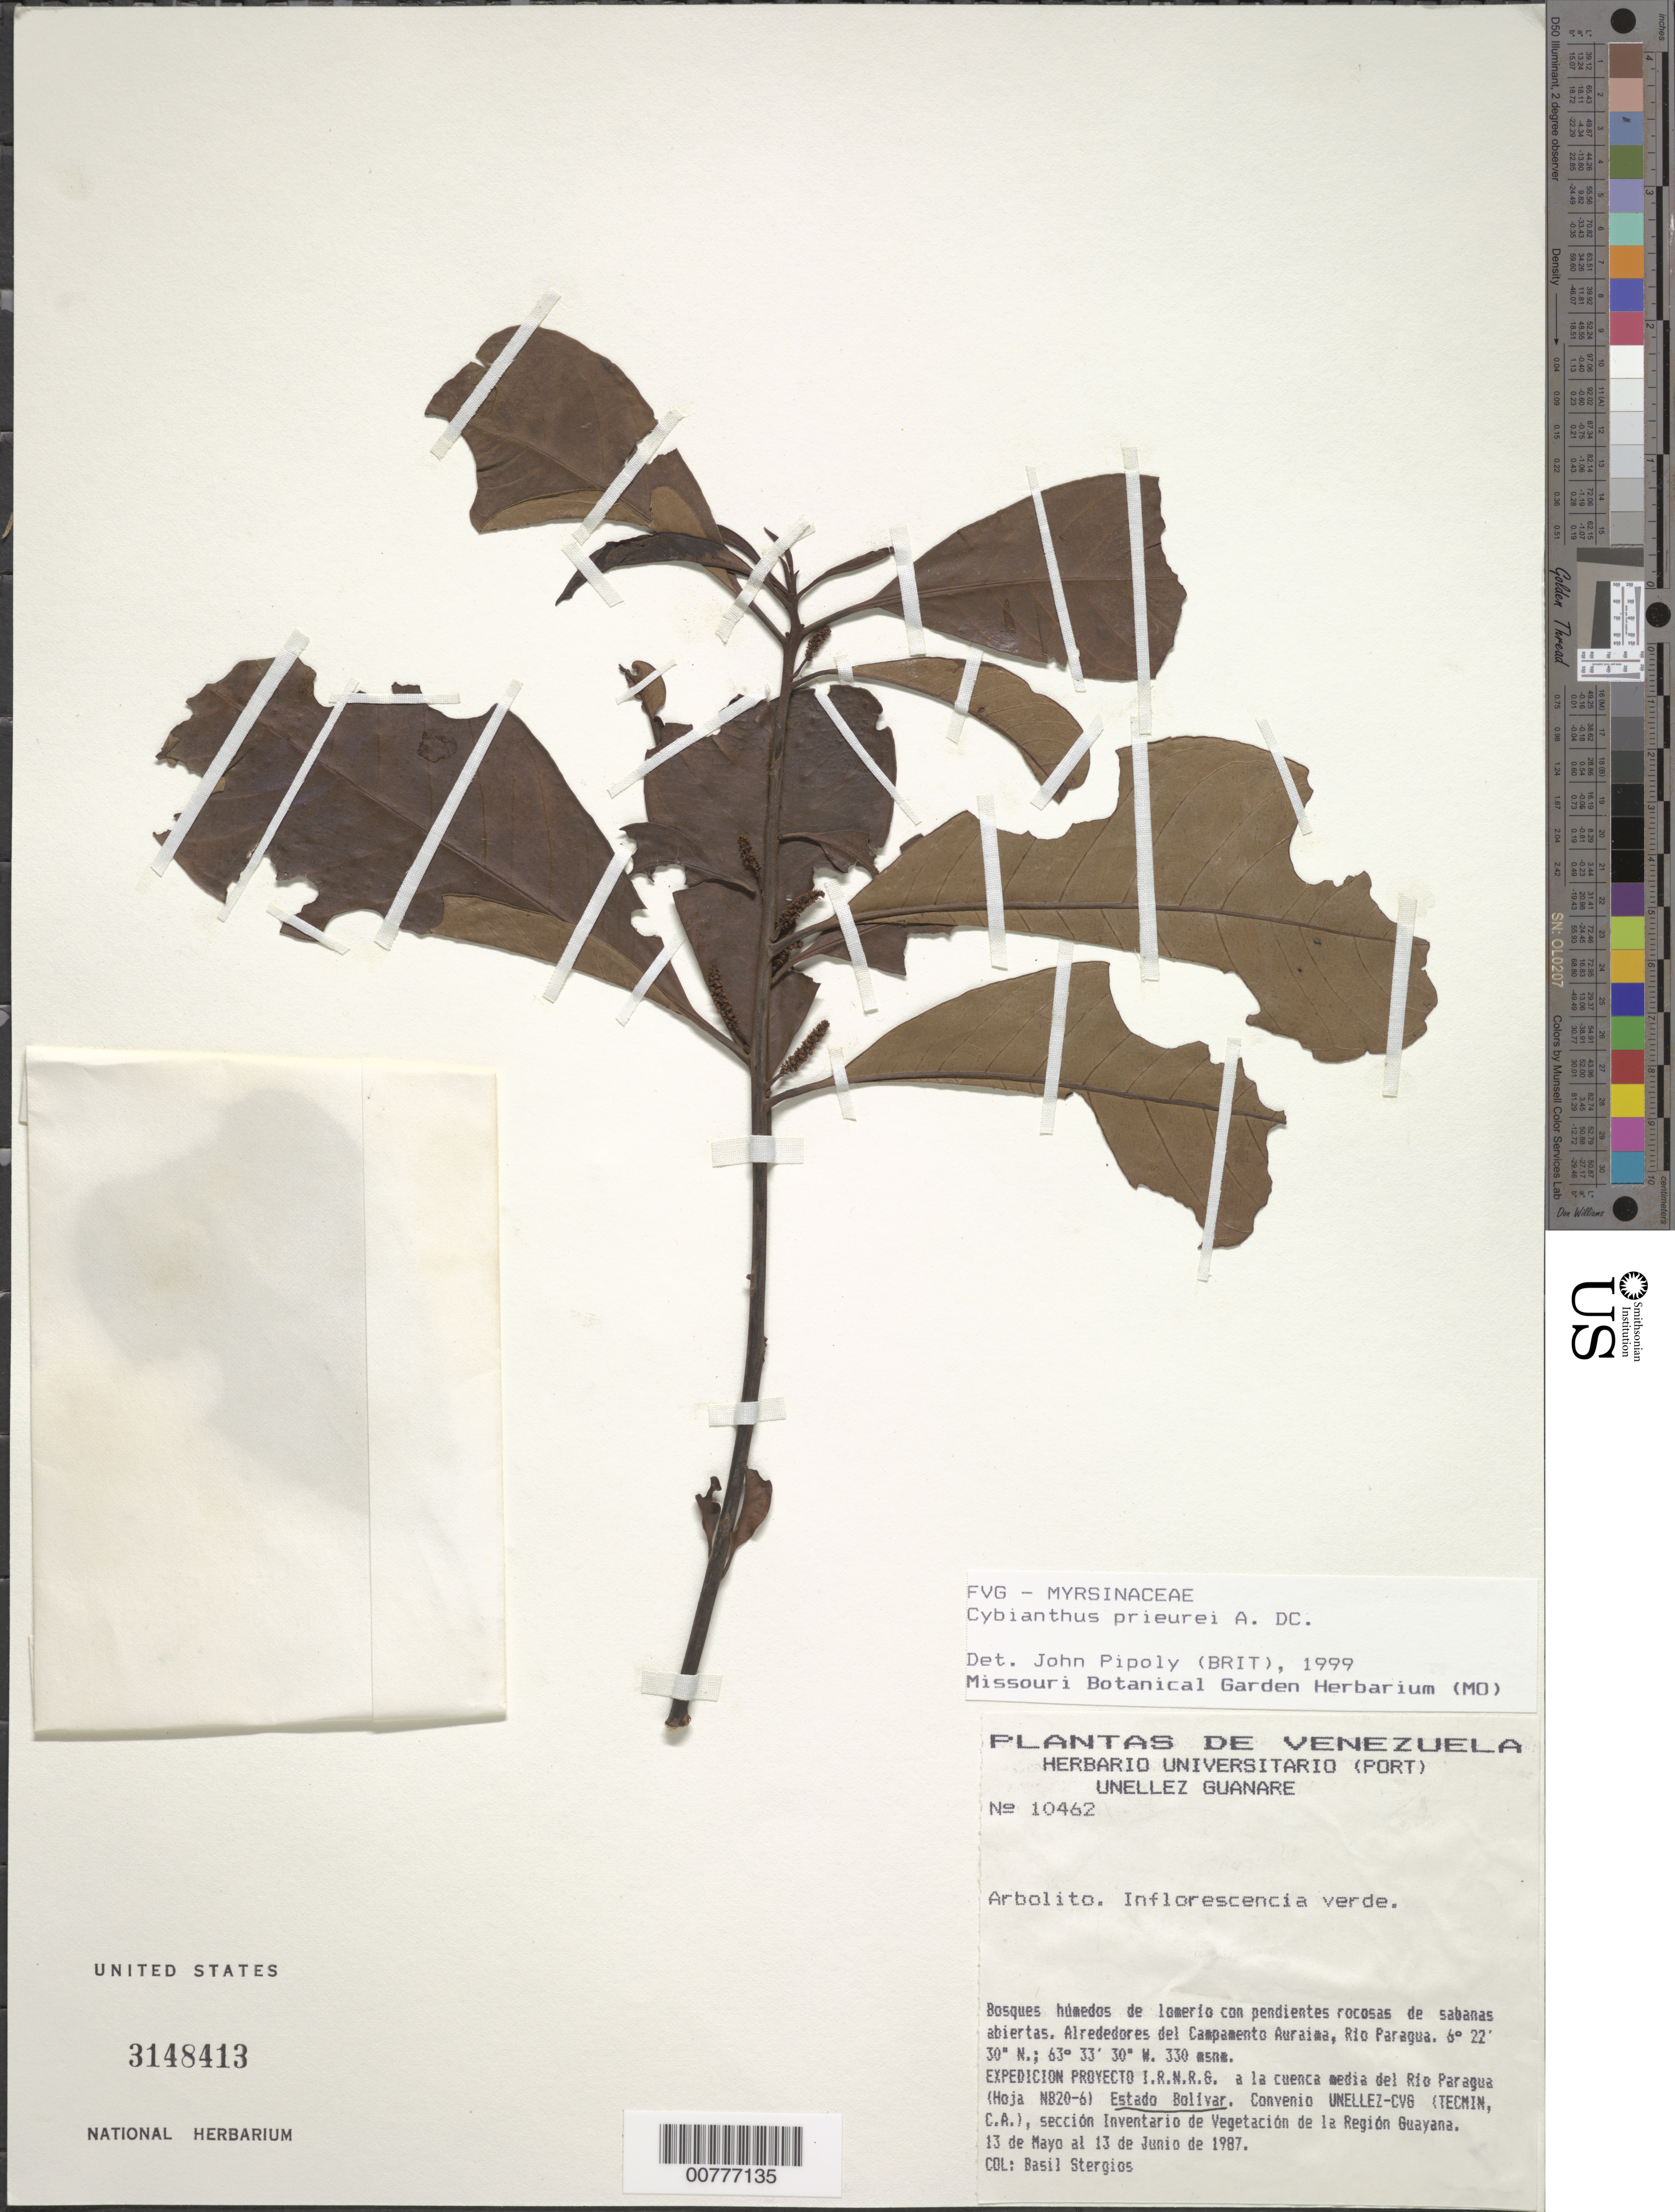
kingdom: Plantae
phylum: Tracheophyta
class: Magnoliopsida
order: Ericales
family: Primulaceae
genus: Cybianthus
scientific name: Cybianthus prieurii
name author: A. DC.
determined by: Pipoly, J. J., III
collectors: B. G. Stergios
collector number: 10462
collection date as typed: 13-May-87 to 13-Jun-87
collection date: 1987-05-13/1987-06-13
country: Venezuela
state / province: Bolívar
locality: Río Paragua, Campamento Auraima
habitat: Bosques humedos de lomerio con pendientes rocosas de sabanas abiertas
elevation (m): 330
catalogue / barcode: US 3148413